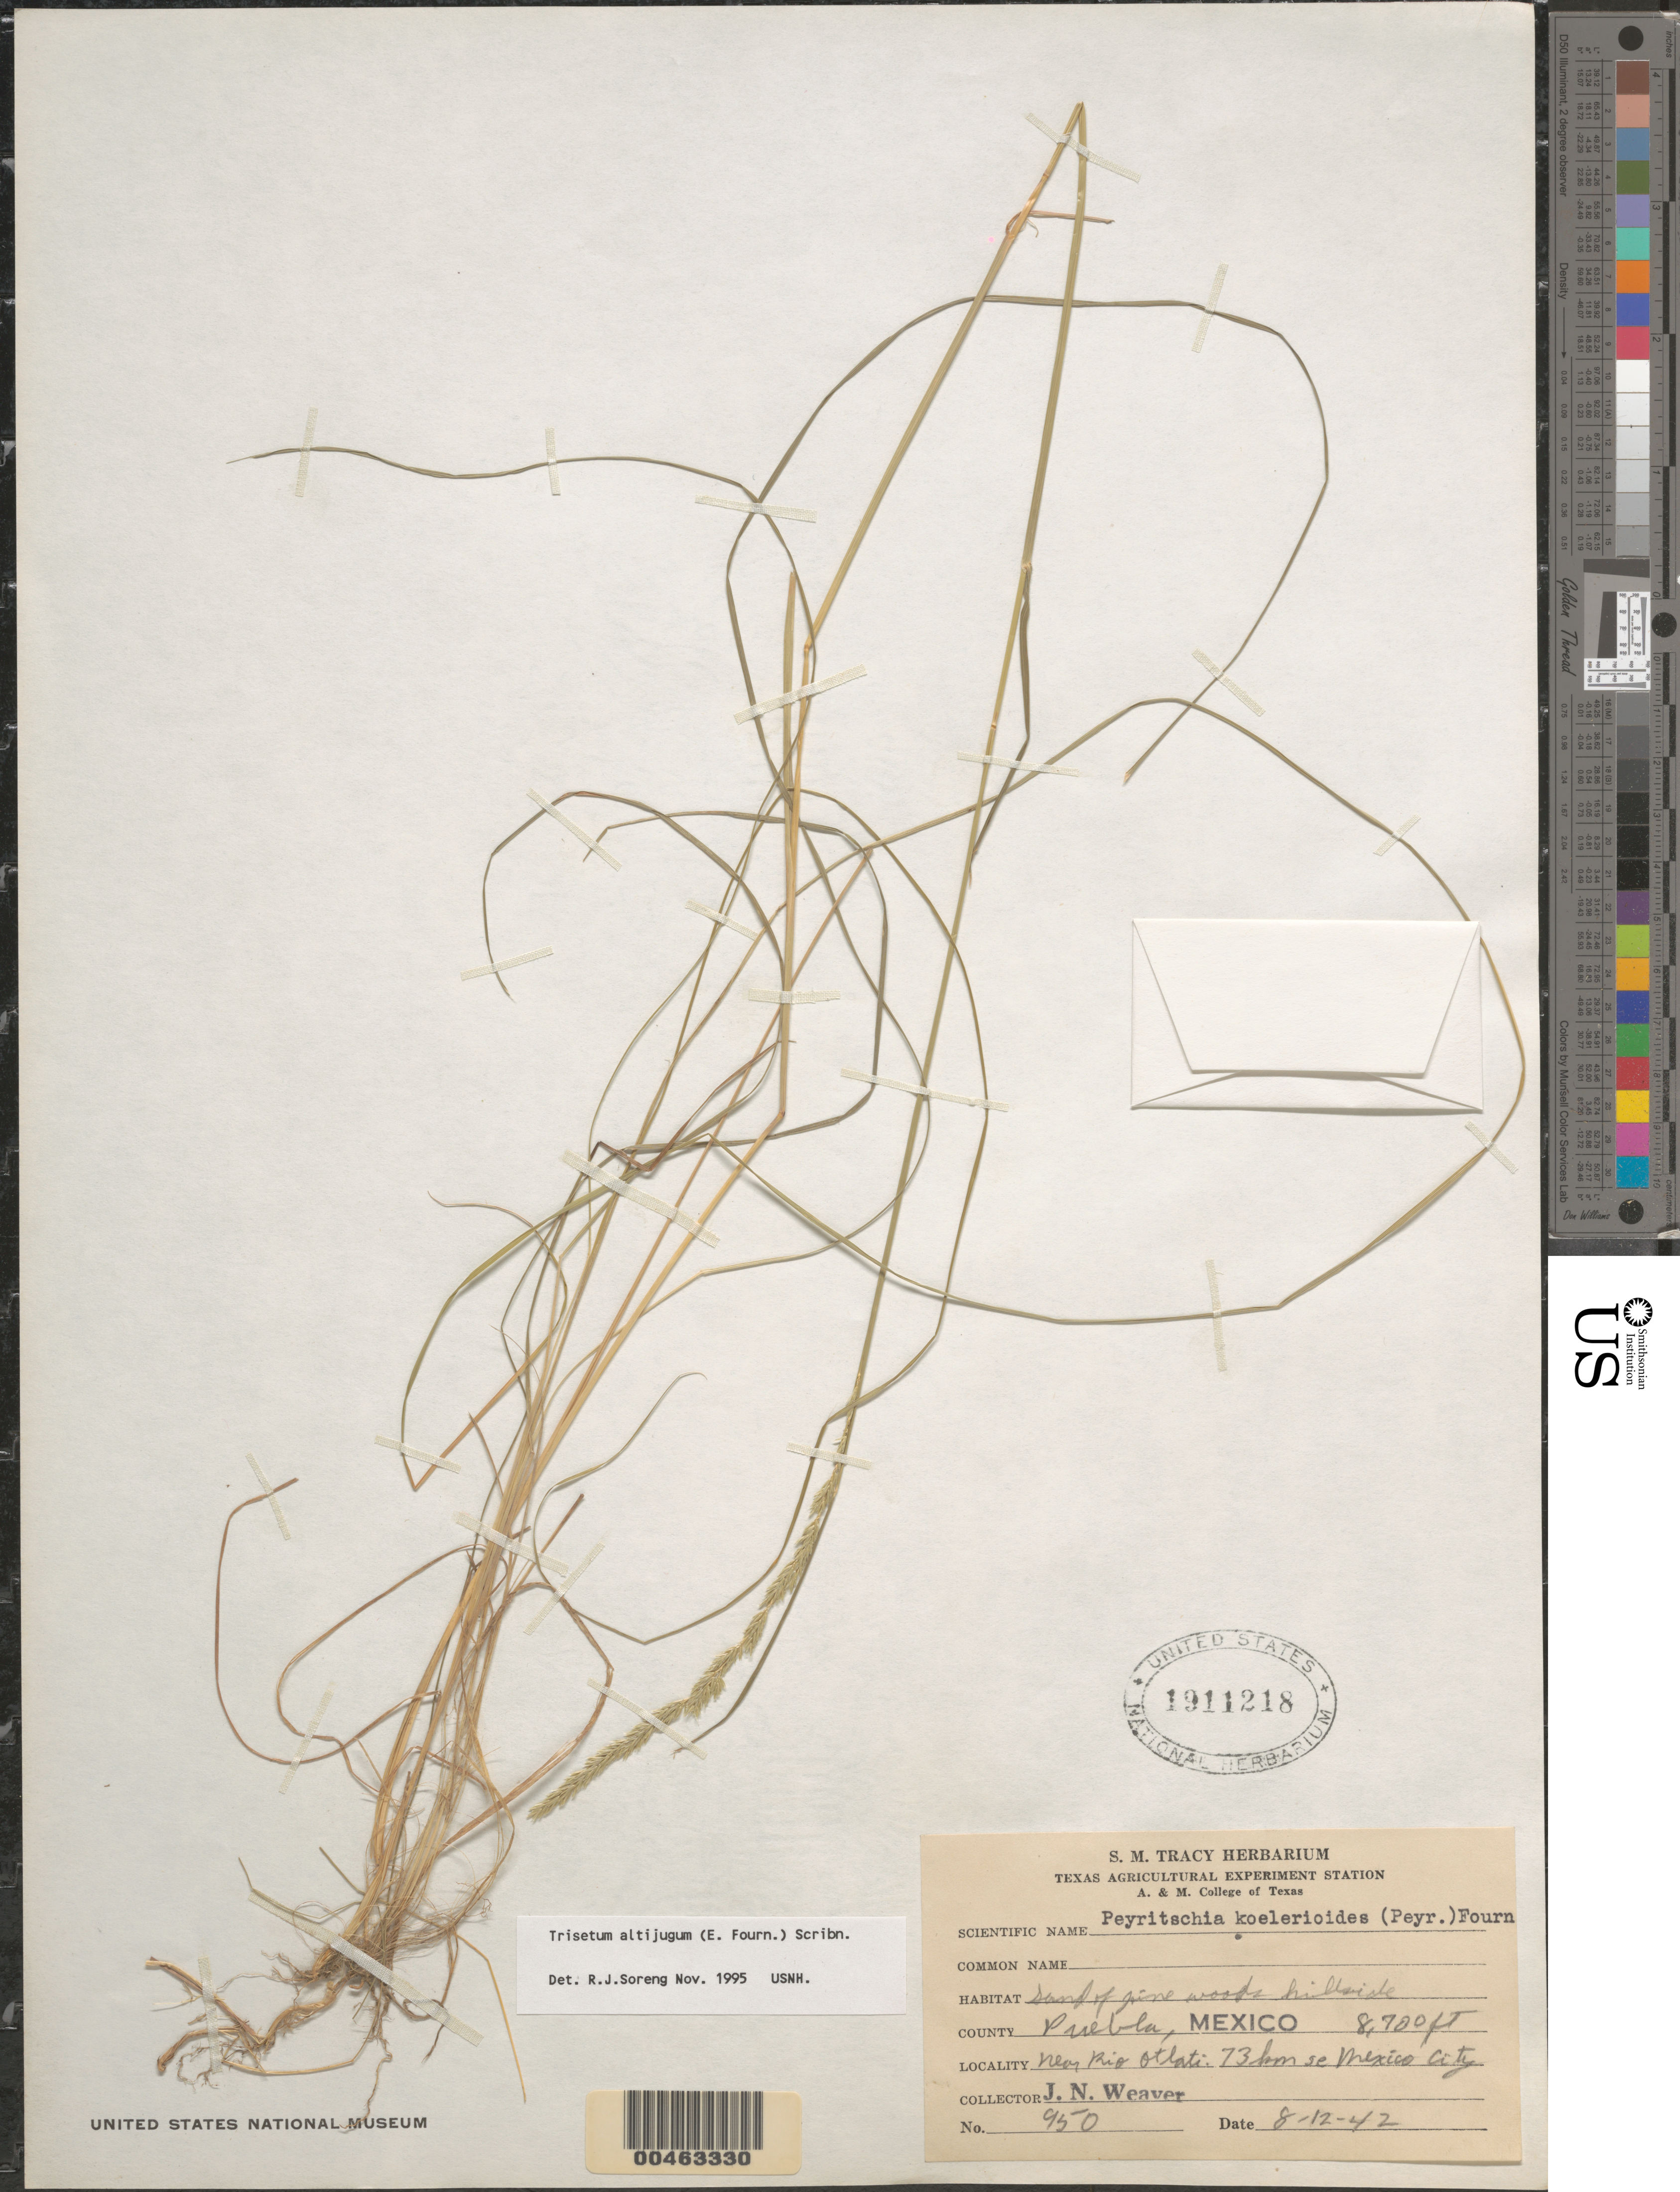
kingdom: Plantae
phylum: Tracheophyta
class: Liliopsida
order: Poales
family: Poaceae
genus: Trisetum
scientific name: Trisetum altijugum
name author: (E. Fourn.) Scribn.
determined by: Soreng, Robert J., Research Associate (BOT), Smithsonian Institution - National Museum of Natural History (UNITED STATES)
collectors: J. N. Weaver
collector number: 950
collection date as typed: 12 Aug 1942 or 8 Dec 1942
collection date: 1942-08-12 or 1942-12-08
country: Mexico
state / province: Puebla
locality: Near Rio Otlati, 73 km SE Mexico City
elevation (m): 2652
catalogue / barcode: US 1911218